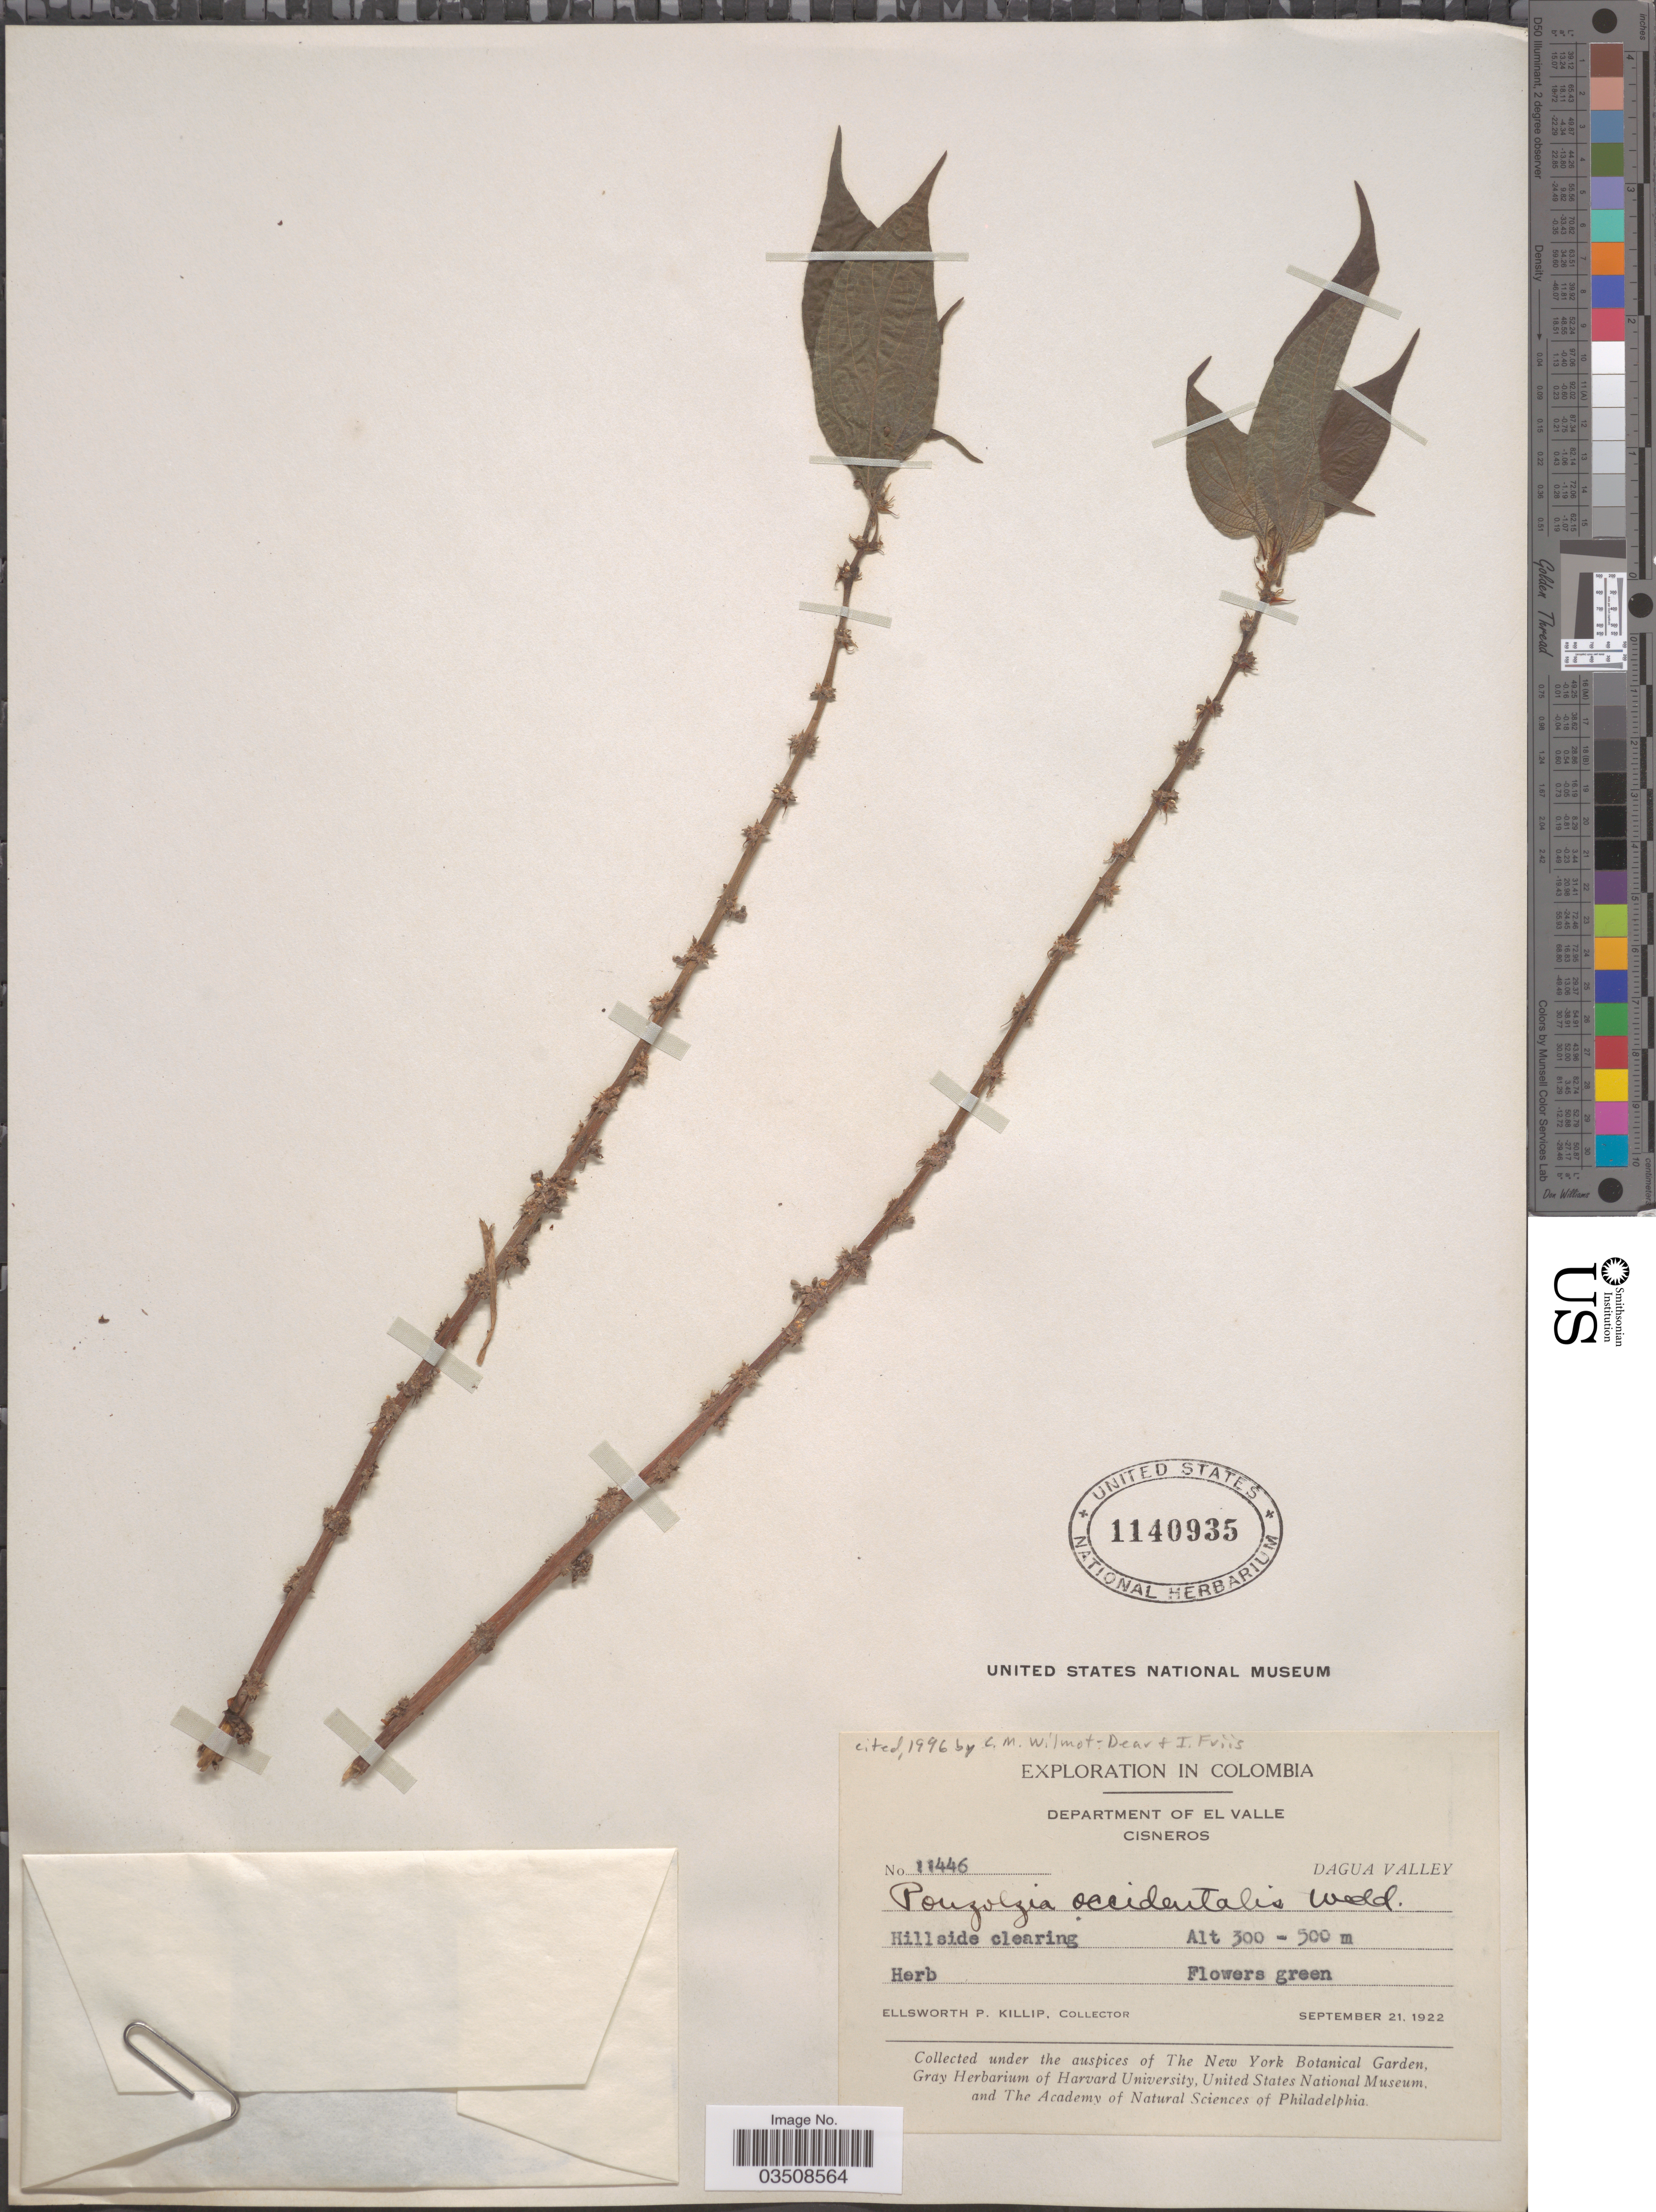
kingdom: Plantae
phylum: Tracheophyta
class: Magnoliopsida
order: Rosales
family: Urticaceae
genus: Pouzolzia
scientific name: Pouzolzia occidentalis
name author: (Liebm.) Wedd.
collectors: E. P. Killip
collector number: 11446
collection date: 1922-09-21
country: Colombia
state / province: Valle del Cauca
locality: Department of El Valle. Cisnero. Dagua Valley.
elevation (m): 300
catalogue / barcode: US 1140935